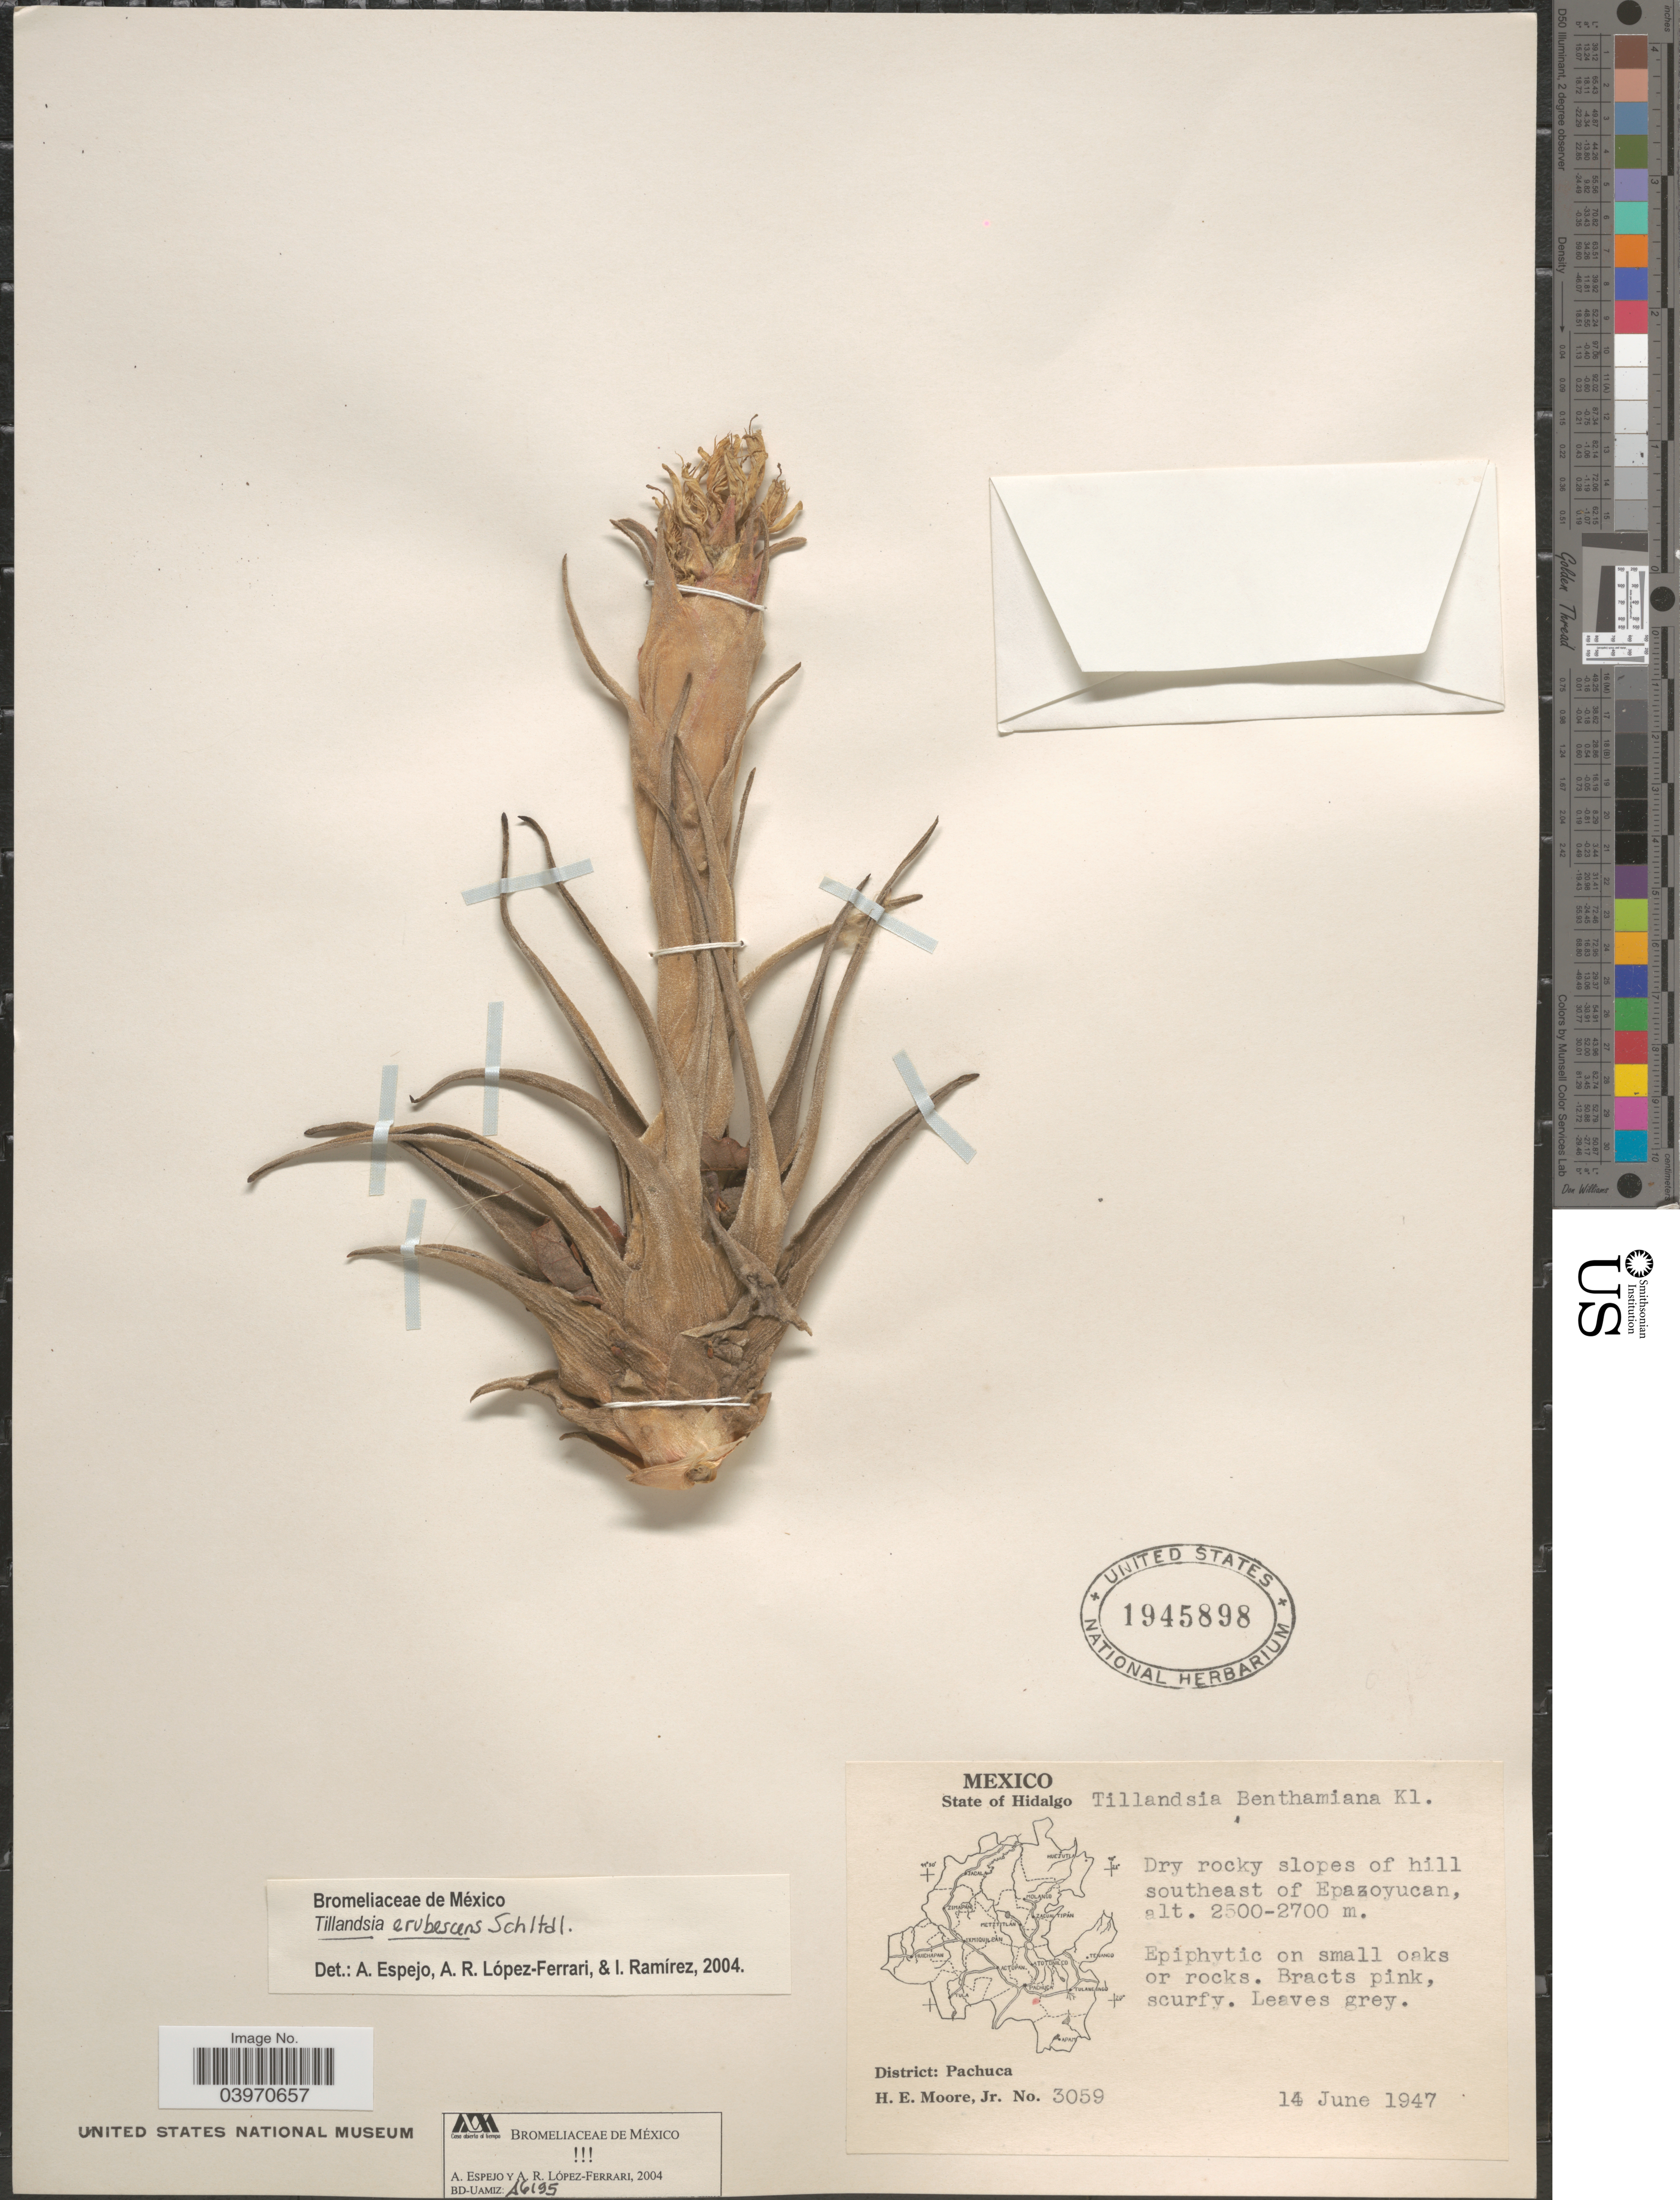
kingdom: Plantae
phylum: Tracheophyta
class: Liliopsida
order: Poales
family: Bromeliaceae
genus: Tillandsia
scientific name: Tillandsia erubescens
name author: Schltdl.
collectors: H. Moore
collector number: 3059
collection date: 1947-06-14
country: Mexico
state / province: Hidalgo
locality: Dry rocky slopes of hill southeast of Epazoyucan. District: Pachuca.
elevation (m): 2500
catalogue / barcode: US 1945898